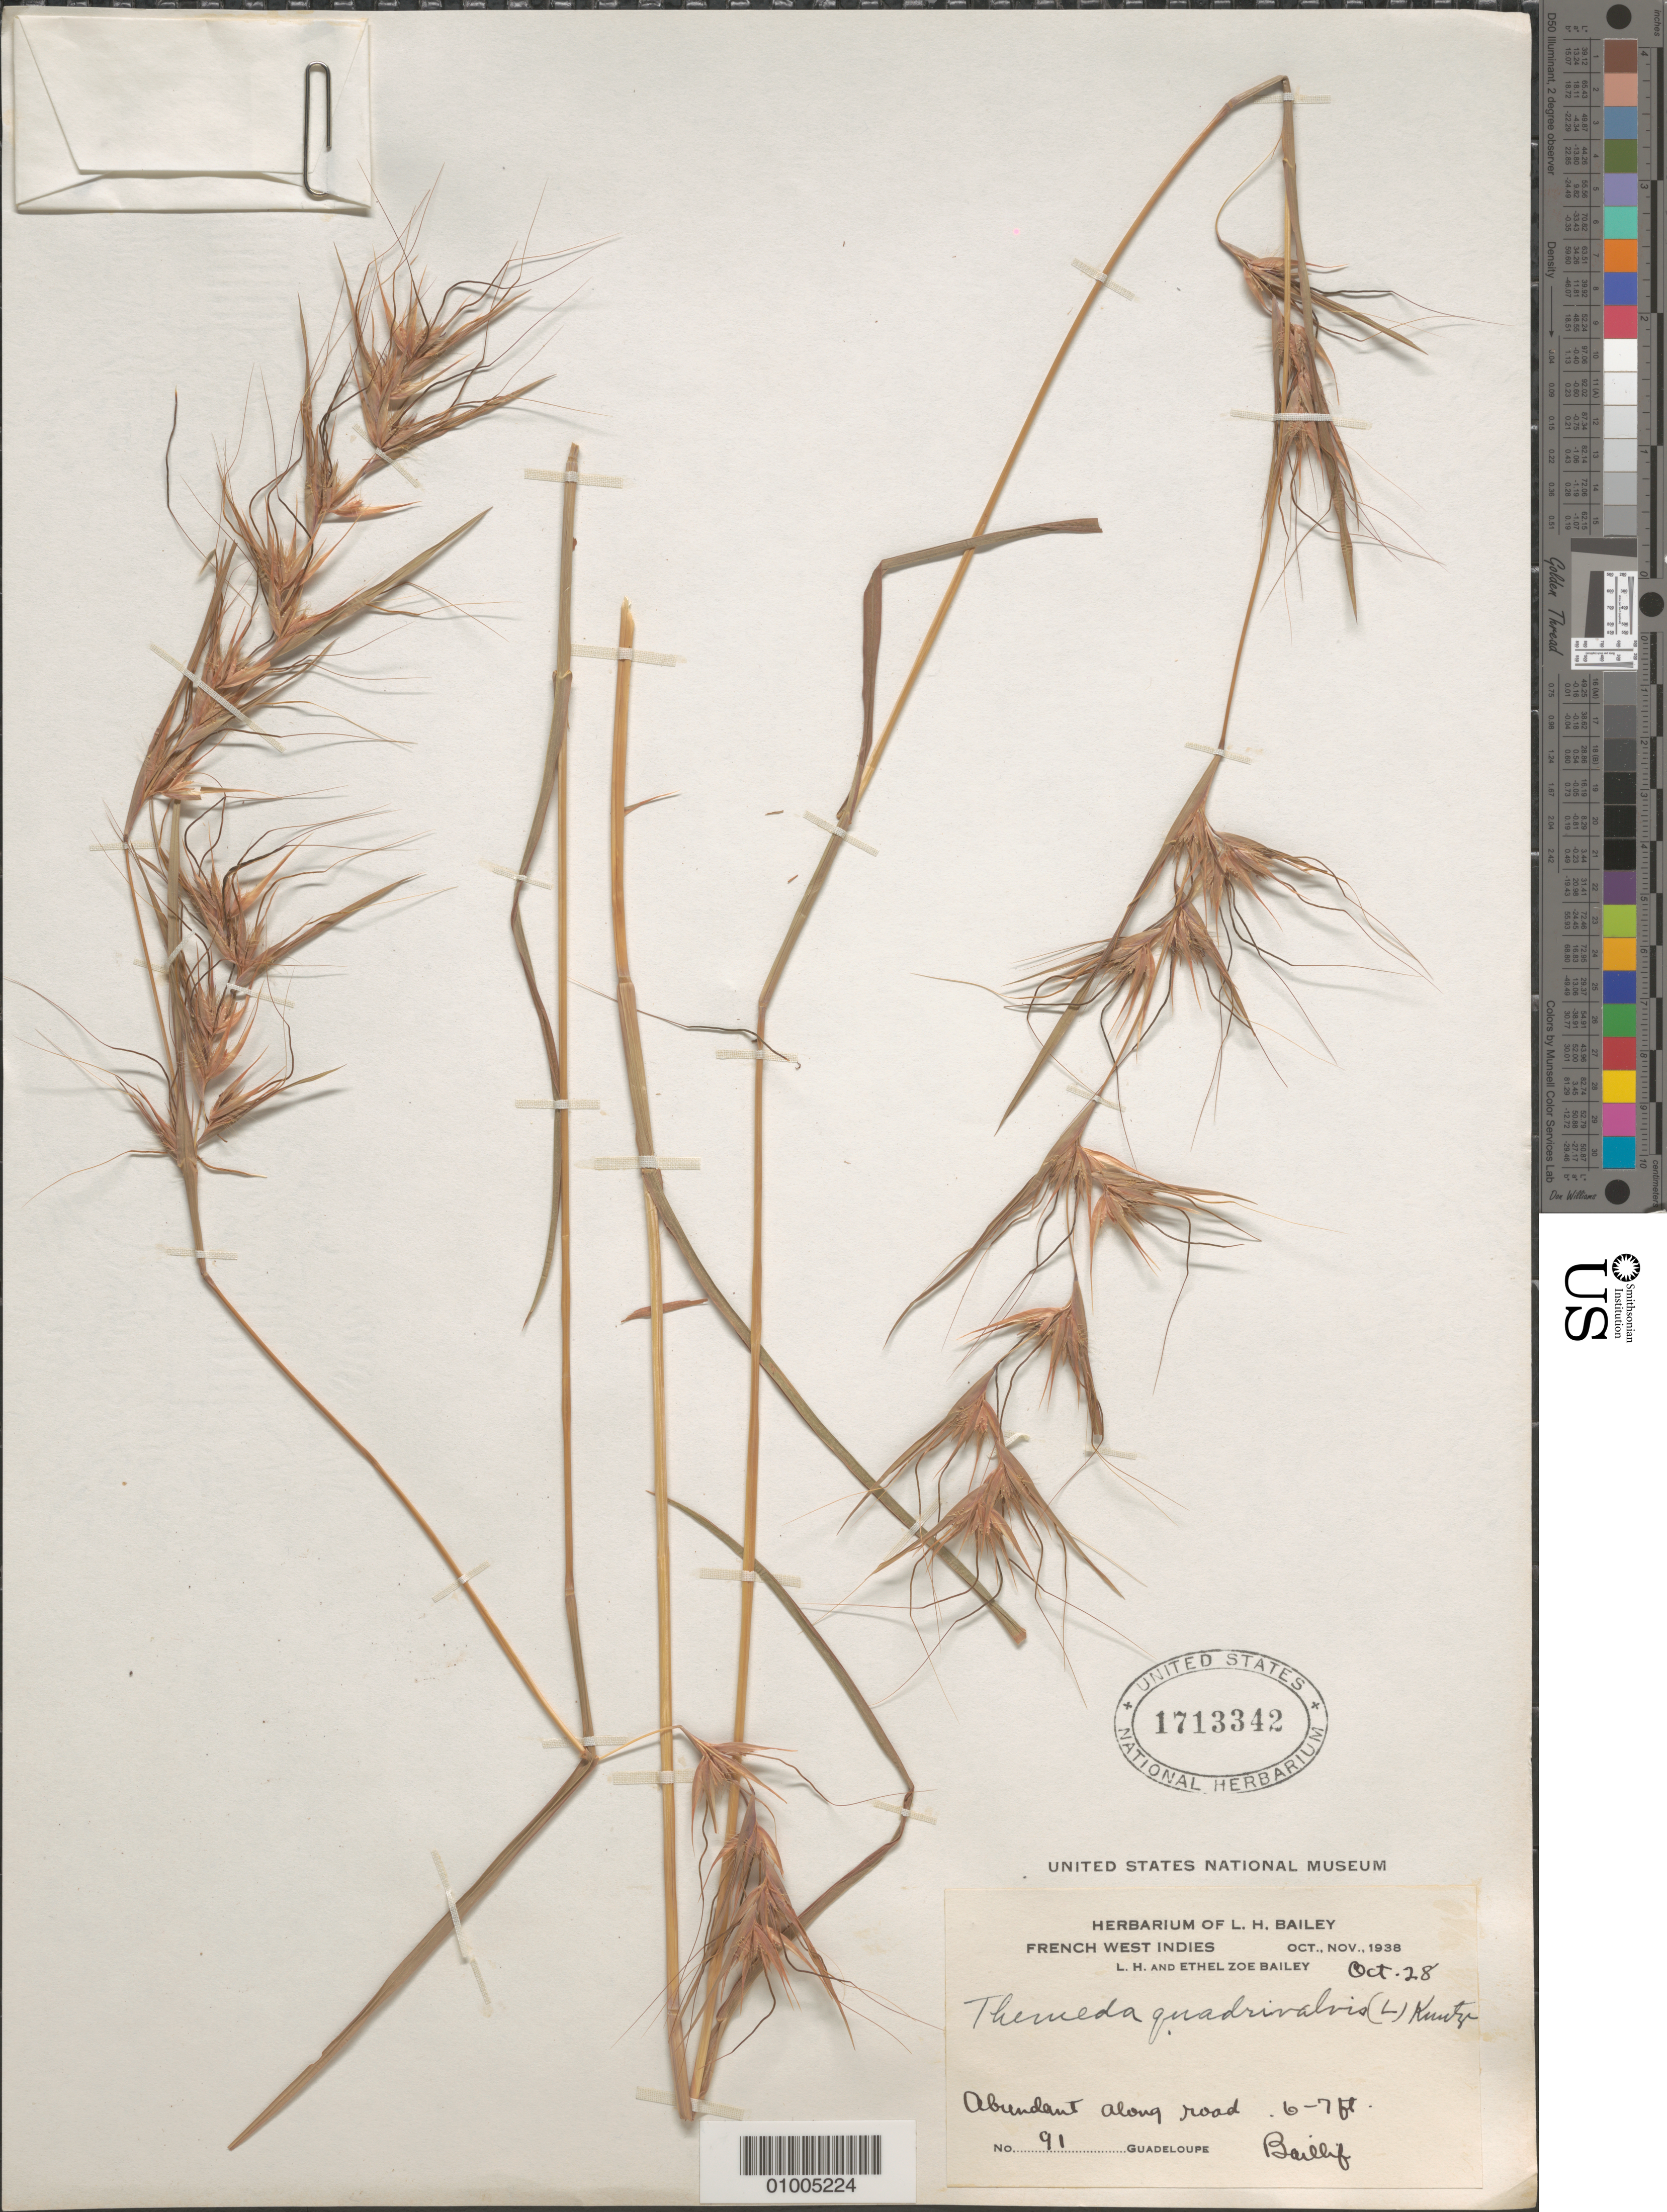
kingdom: Plantae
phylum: Tracheophyta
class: Liliopsida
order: Poales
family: Poaceae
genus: Themeda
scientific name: Themeda quadrivalvis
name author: (L.) Kuntze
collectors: L. H. Bailey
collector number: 91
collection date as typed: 28 Oct 1938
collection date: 1938-10-28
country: Guadeloupe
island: Basse Terre [Guadeloupe]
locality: Abundant along road.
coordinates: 0 N, 0 E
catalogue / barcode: US 1713342